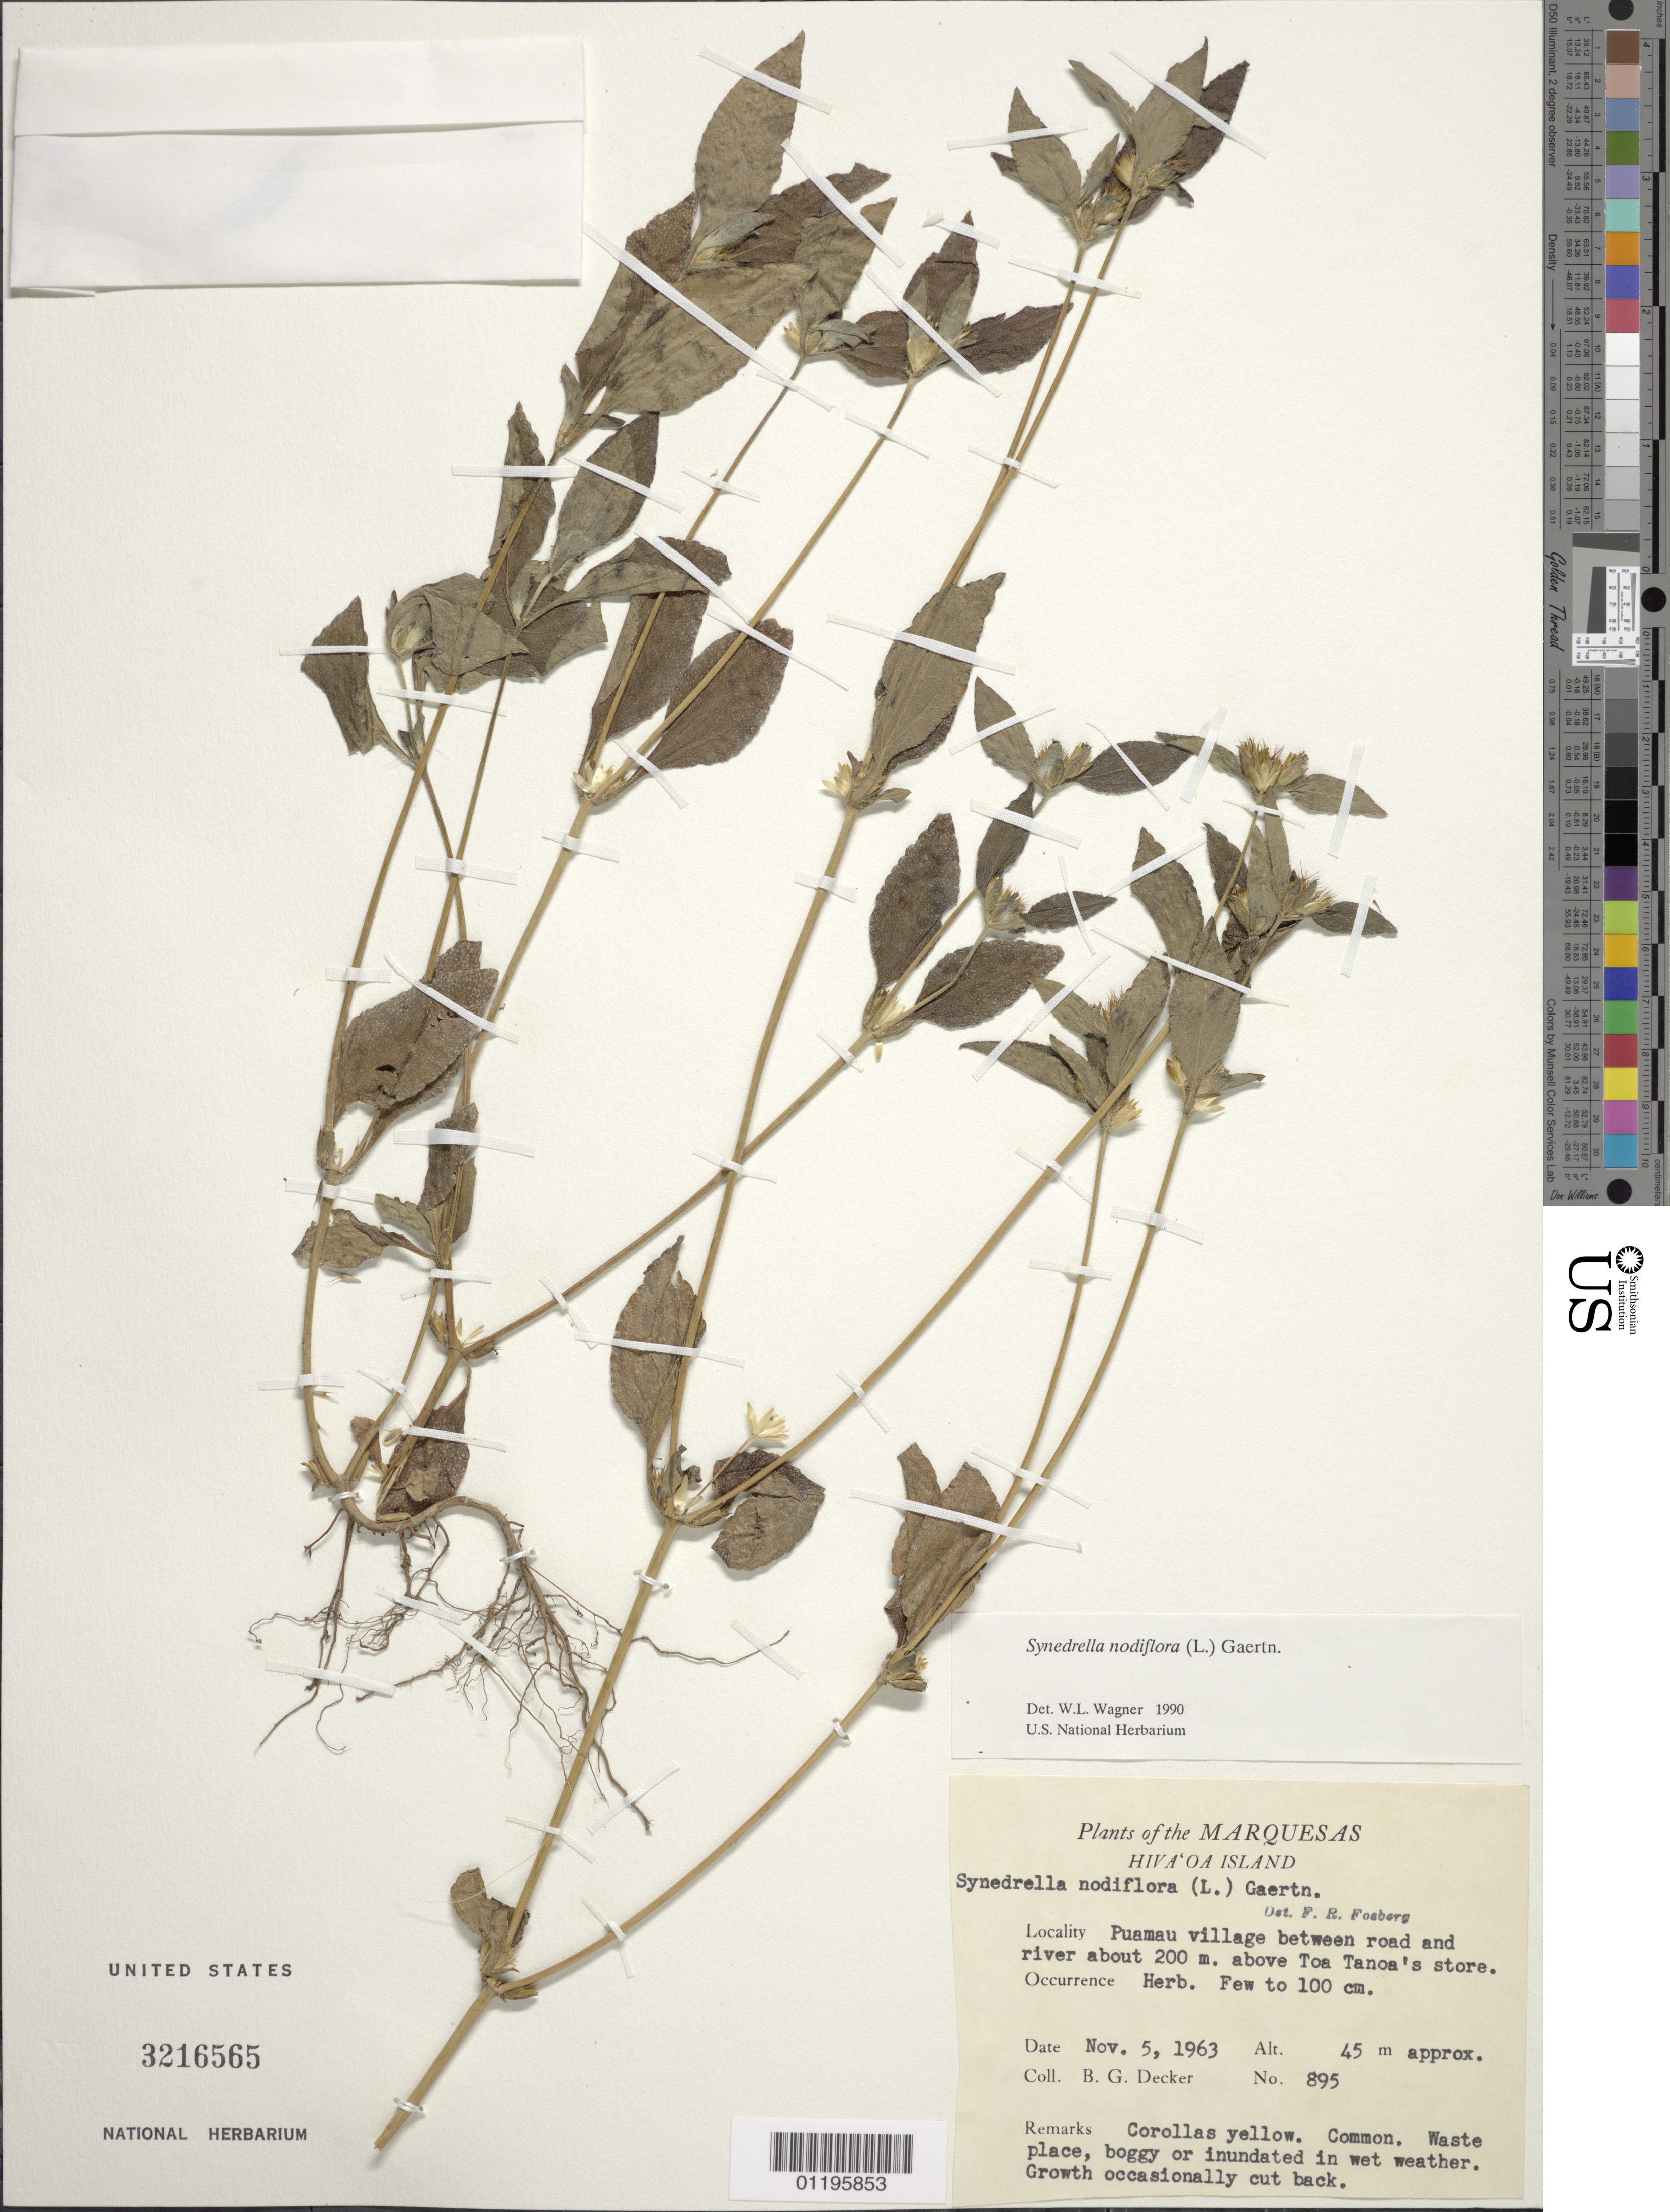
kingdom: Plantae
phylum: Tracheophyta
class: Magnoliopsida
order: Asterales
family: Asteraceae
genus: Synedrella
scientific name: Synedrella nodiflora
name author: (L.) Gaertn.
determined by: Wagner, W. L., (BOT), Smithsonian Institution - National Museum of Natural History (UNITED STATES)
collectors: B. G. Decker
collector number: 895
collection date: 1963-11-05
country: French Polynesia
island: Hiva Oa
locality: Paramu village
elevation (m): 45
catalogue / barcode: US 3216565